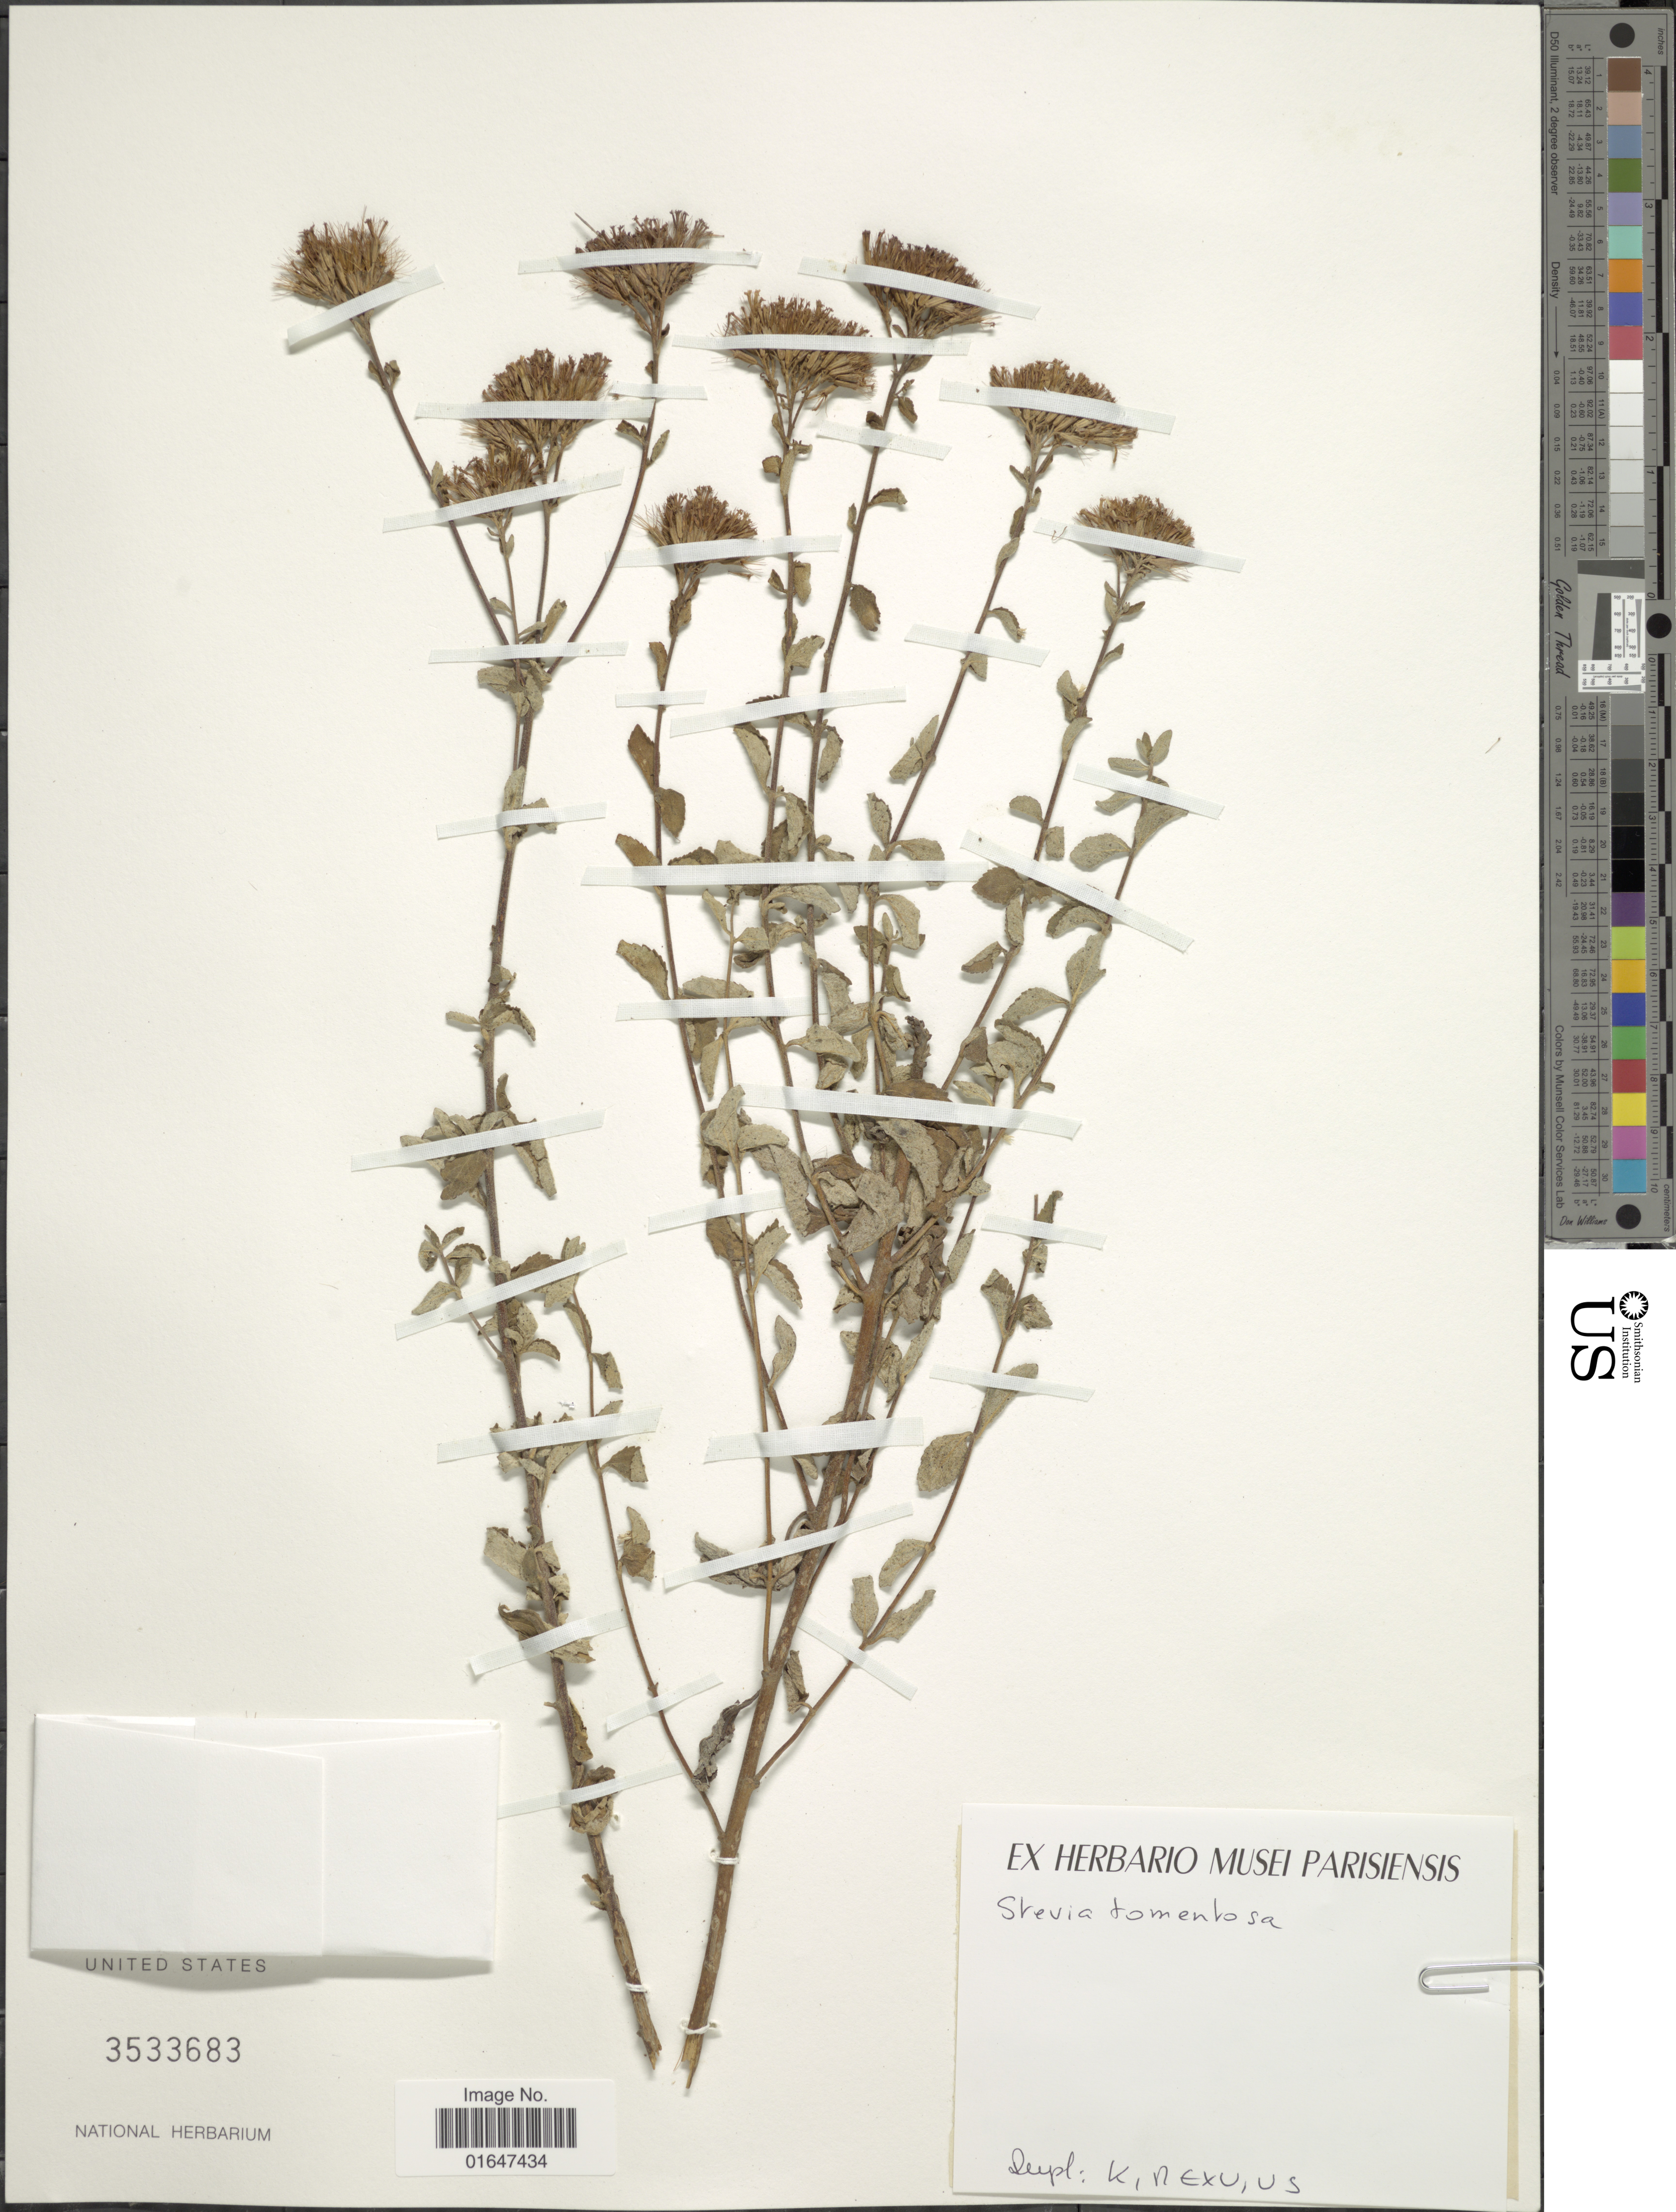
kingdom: Plantae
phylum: Tracheophyta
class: Magnoliopsida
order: Asterales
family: Asteraceae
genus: Stevia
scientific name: Stevia tomentosa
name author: Kunth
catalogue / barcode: US 3533683